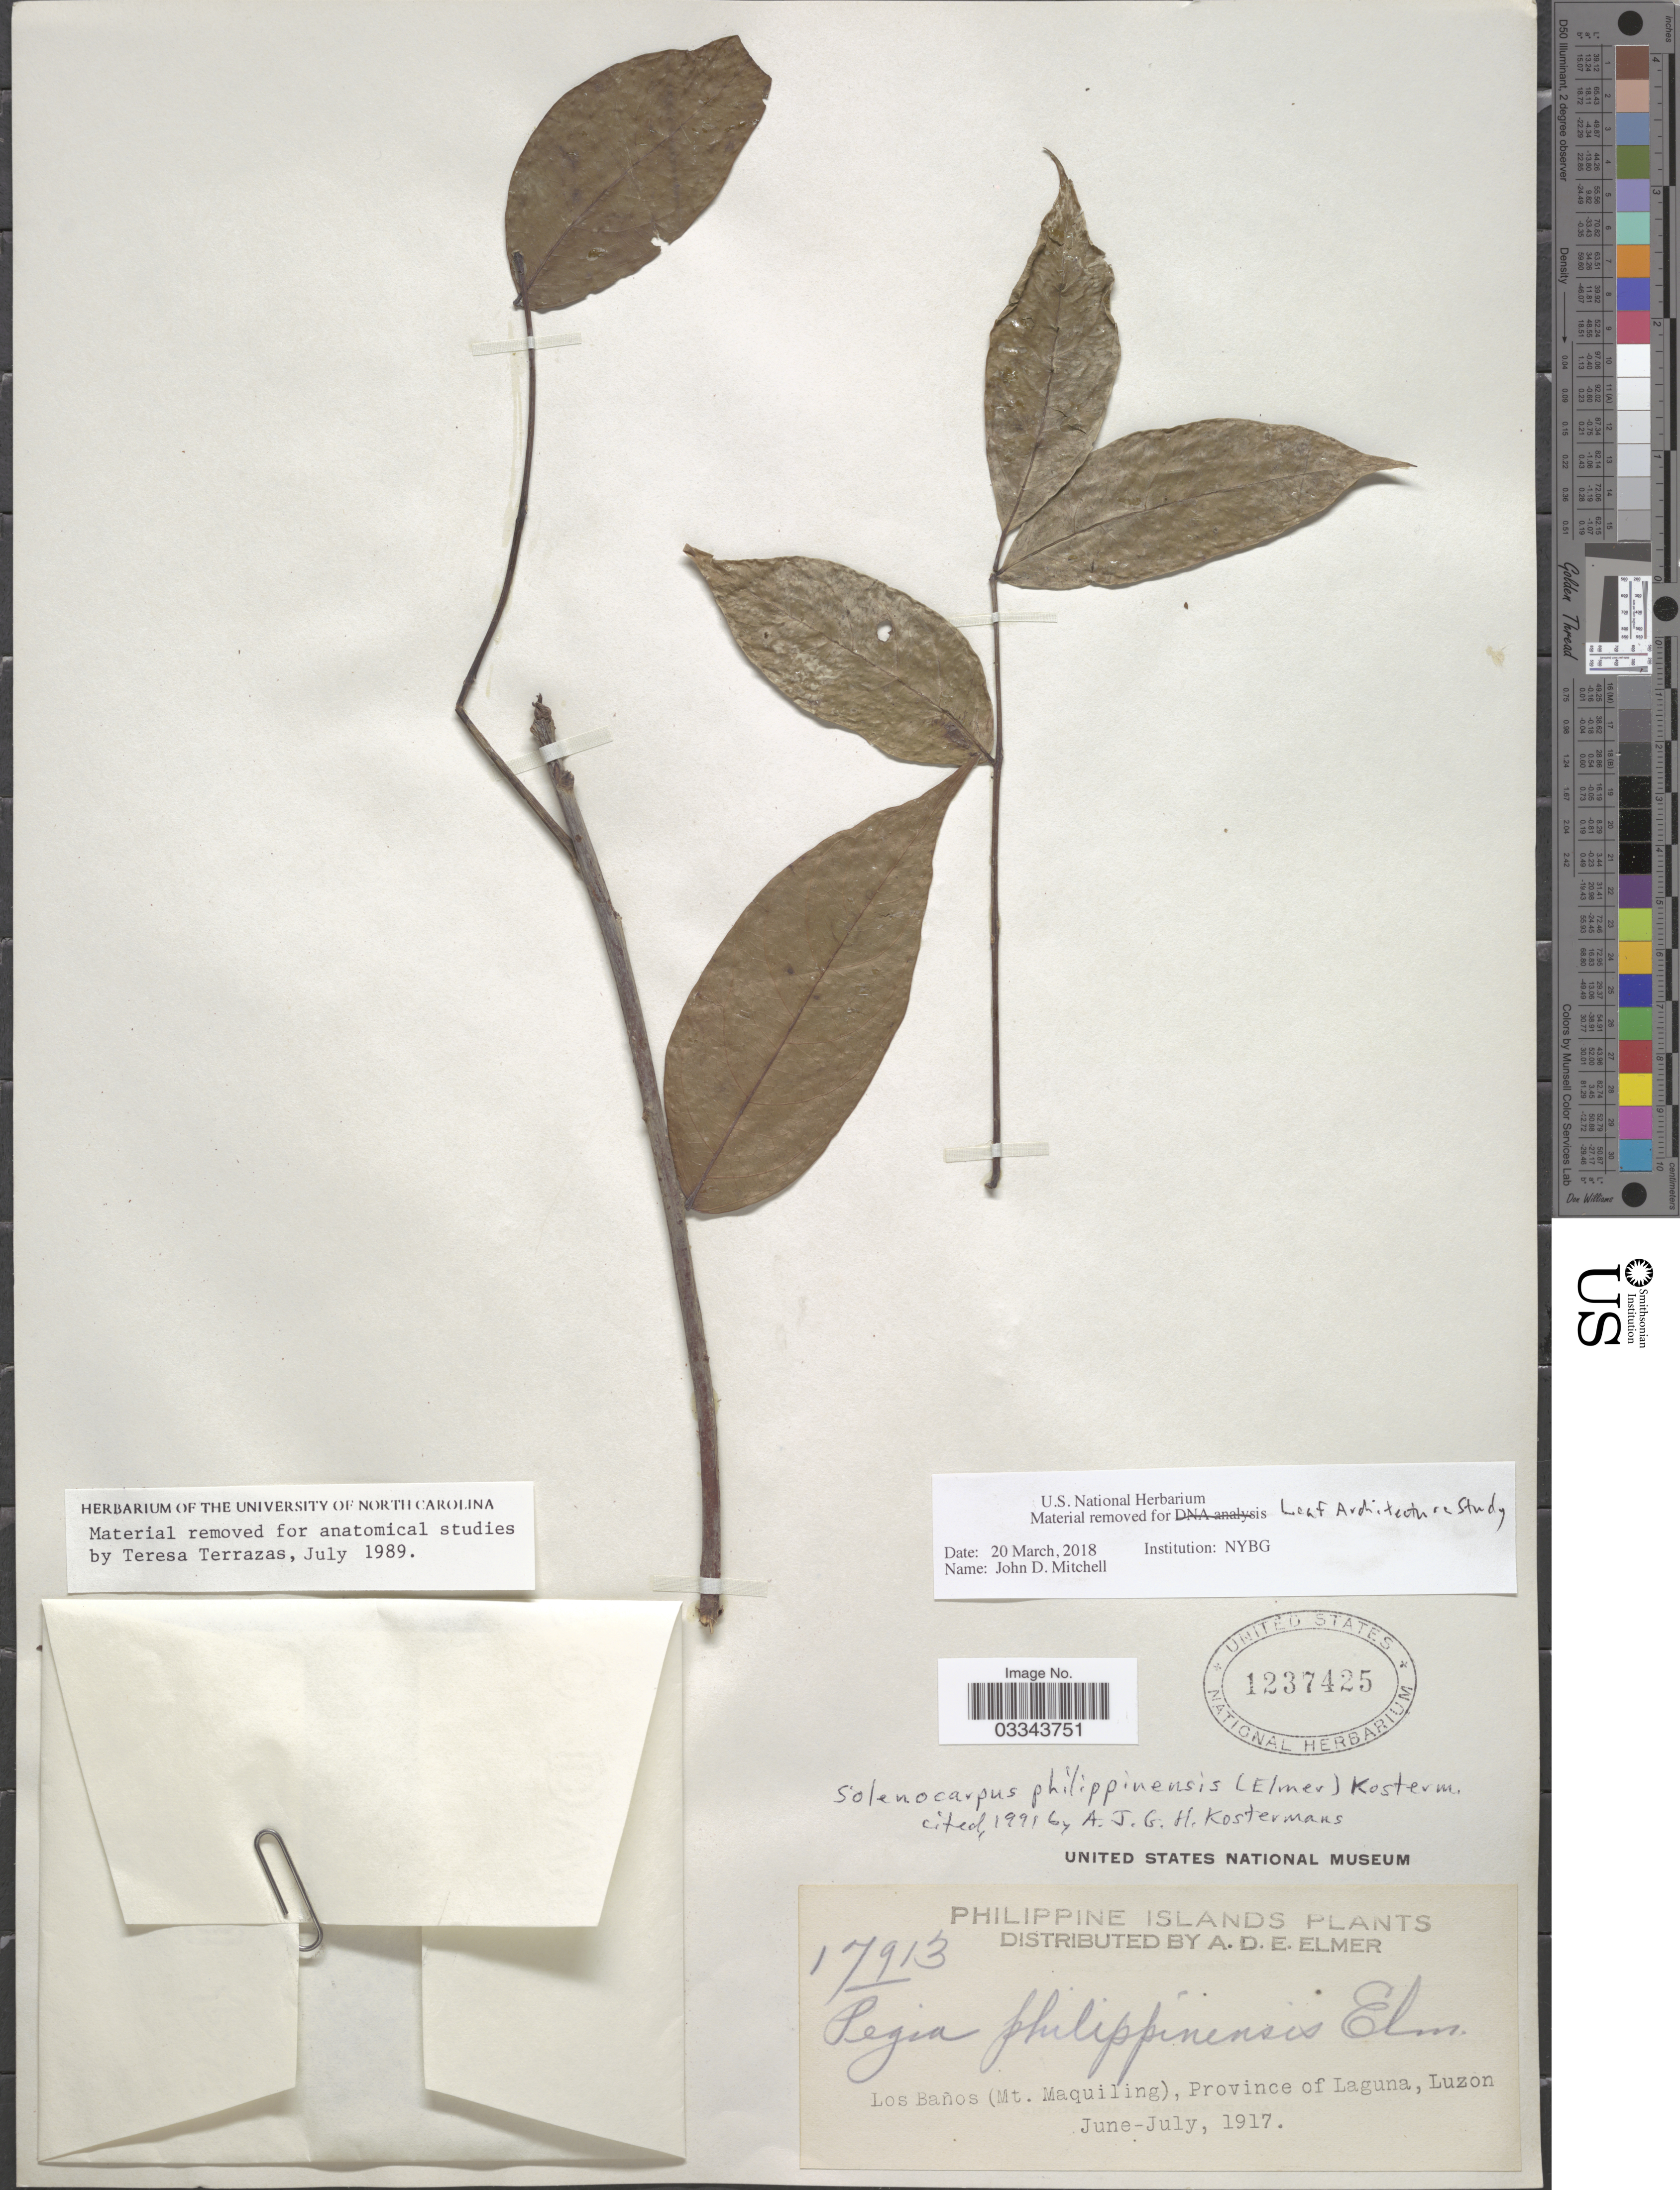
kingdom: Plantae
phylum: Tracheophyta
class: Magnoliopsida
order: Sapindales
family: Anacardiaceae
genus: Solenocarpus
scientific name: Solenocarpus philippinensis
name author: (Elmer) Kosterm.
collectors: A. D. E. Elmer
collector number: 17913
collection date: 1917-06/1917-07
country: Philippines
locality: Philippine Islands. Los Baños (Mt. Maquiling), Province of Laguna, Luzon.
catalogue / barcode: US 1237425